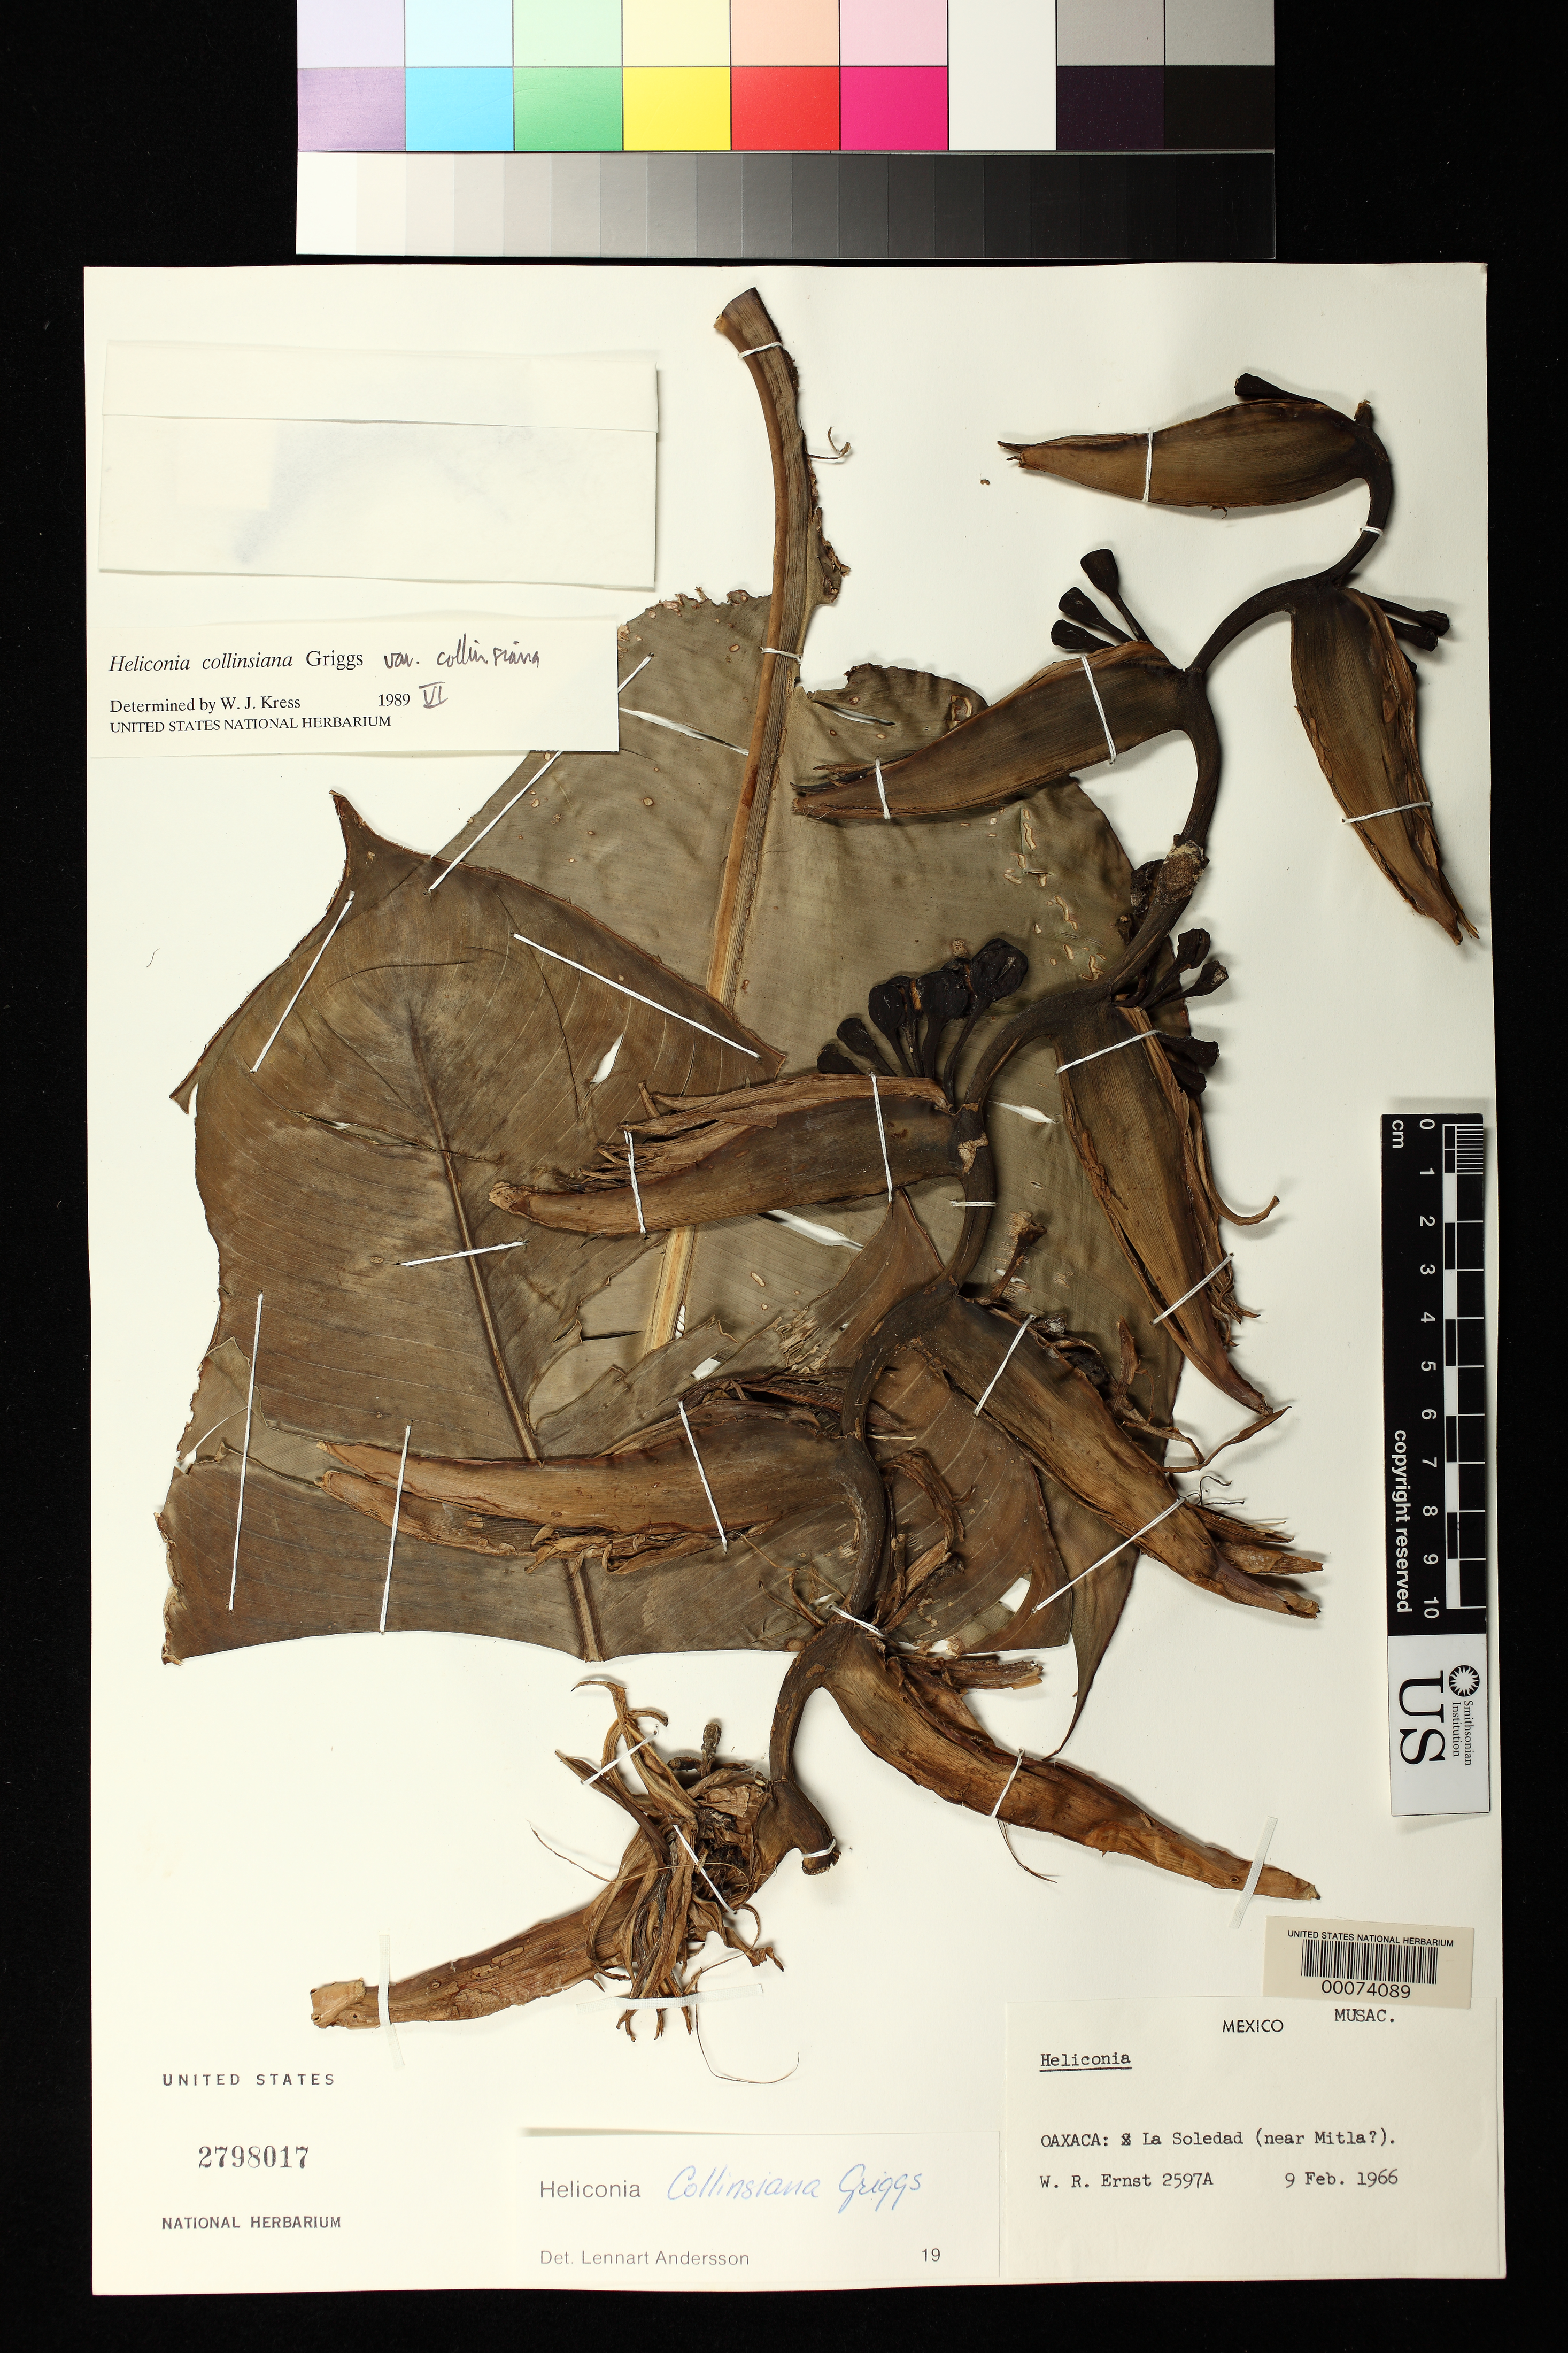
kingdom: Plantae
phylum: Tracheophyta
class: Liliopsida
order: Zingiberales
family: Heliconiaceae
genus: Heliconia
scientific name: Heliconia collinsiana var. collinsiana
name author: R.F. Griggs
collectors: W. R. Ernst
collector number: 2597a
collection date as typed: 09 Feb 1966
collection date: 1966-02-09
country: Mexico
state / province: Oaxaca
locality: La soledad (near mitla?)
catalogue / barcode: US 2798017